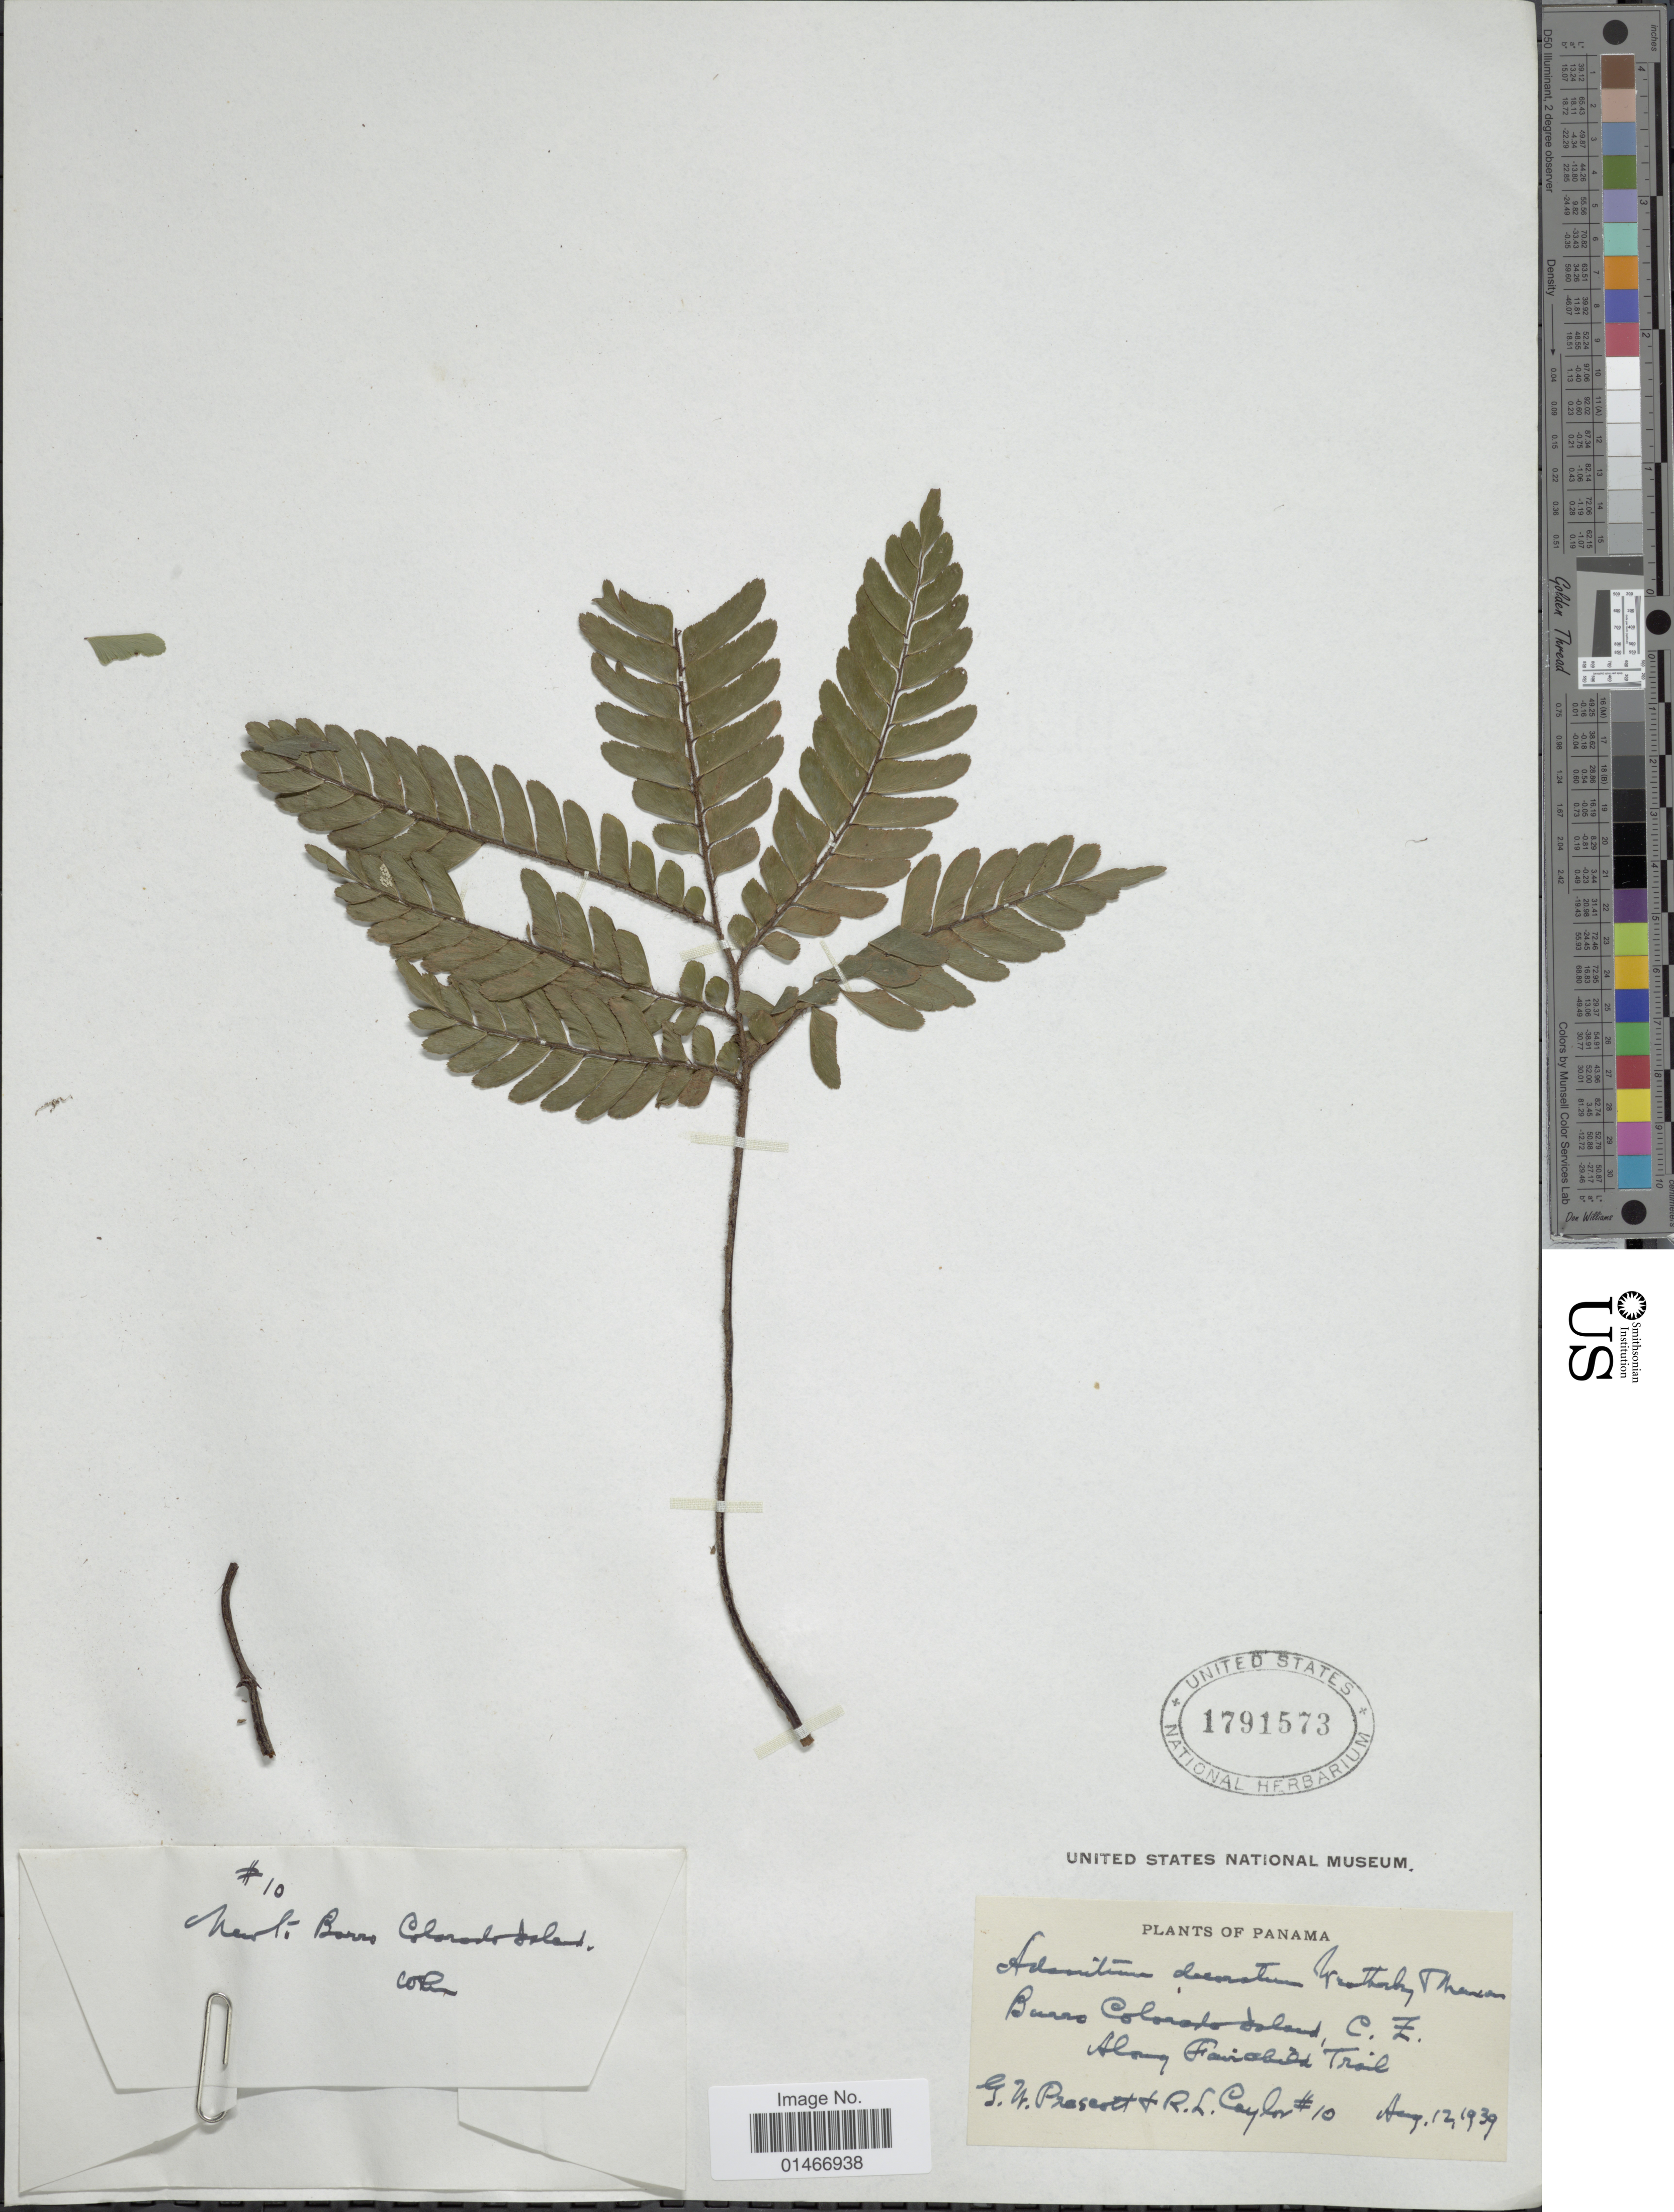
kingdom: Plantae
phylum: Tracheophyta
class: Polypodiopsida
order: Polypodiales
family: Pteridaceae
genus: Adiantum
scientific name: Adiantum decoratum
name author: Maxon & Weath.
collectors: G. Prescott & R. Caylor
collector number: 10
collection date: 1939-08-12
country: Panama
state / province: Panamá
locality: Barro Colorado Island, C. Z. Along Fairchild Trail.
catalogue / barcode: US 1791573